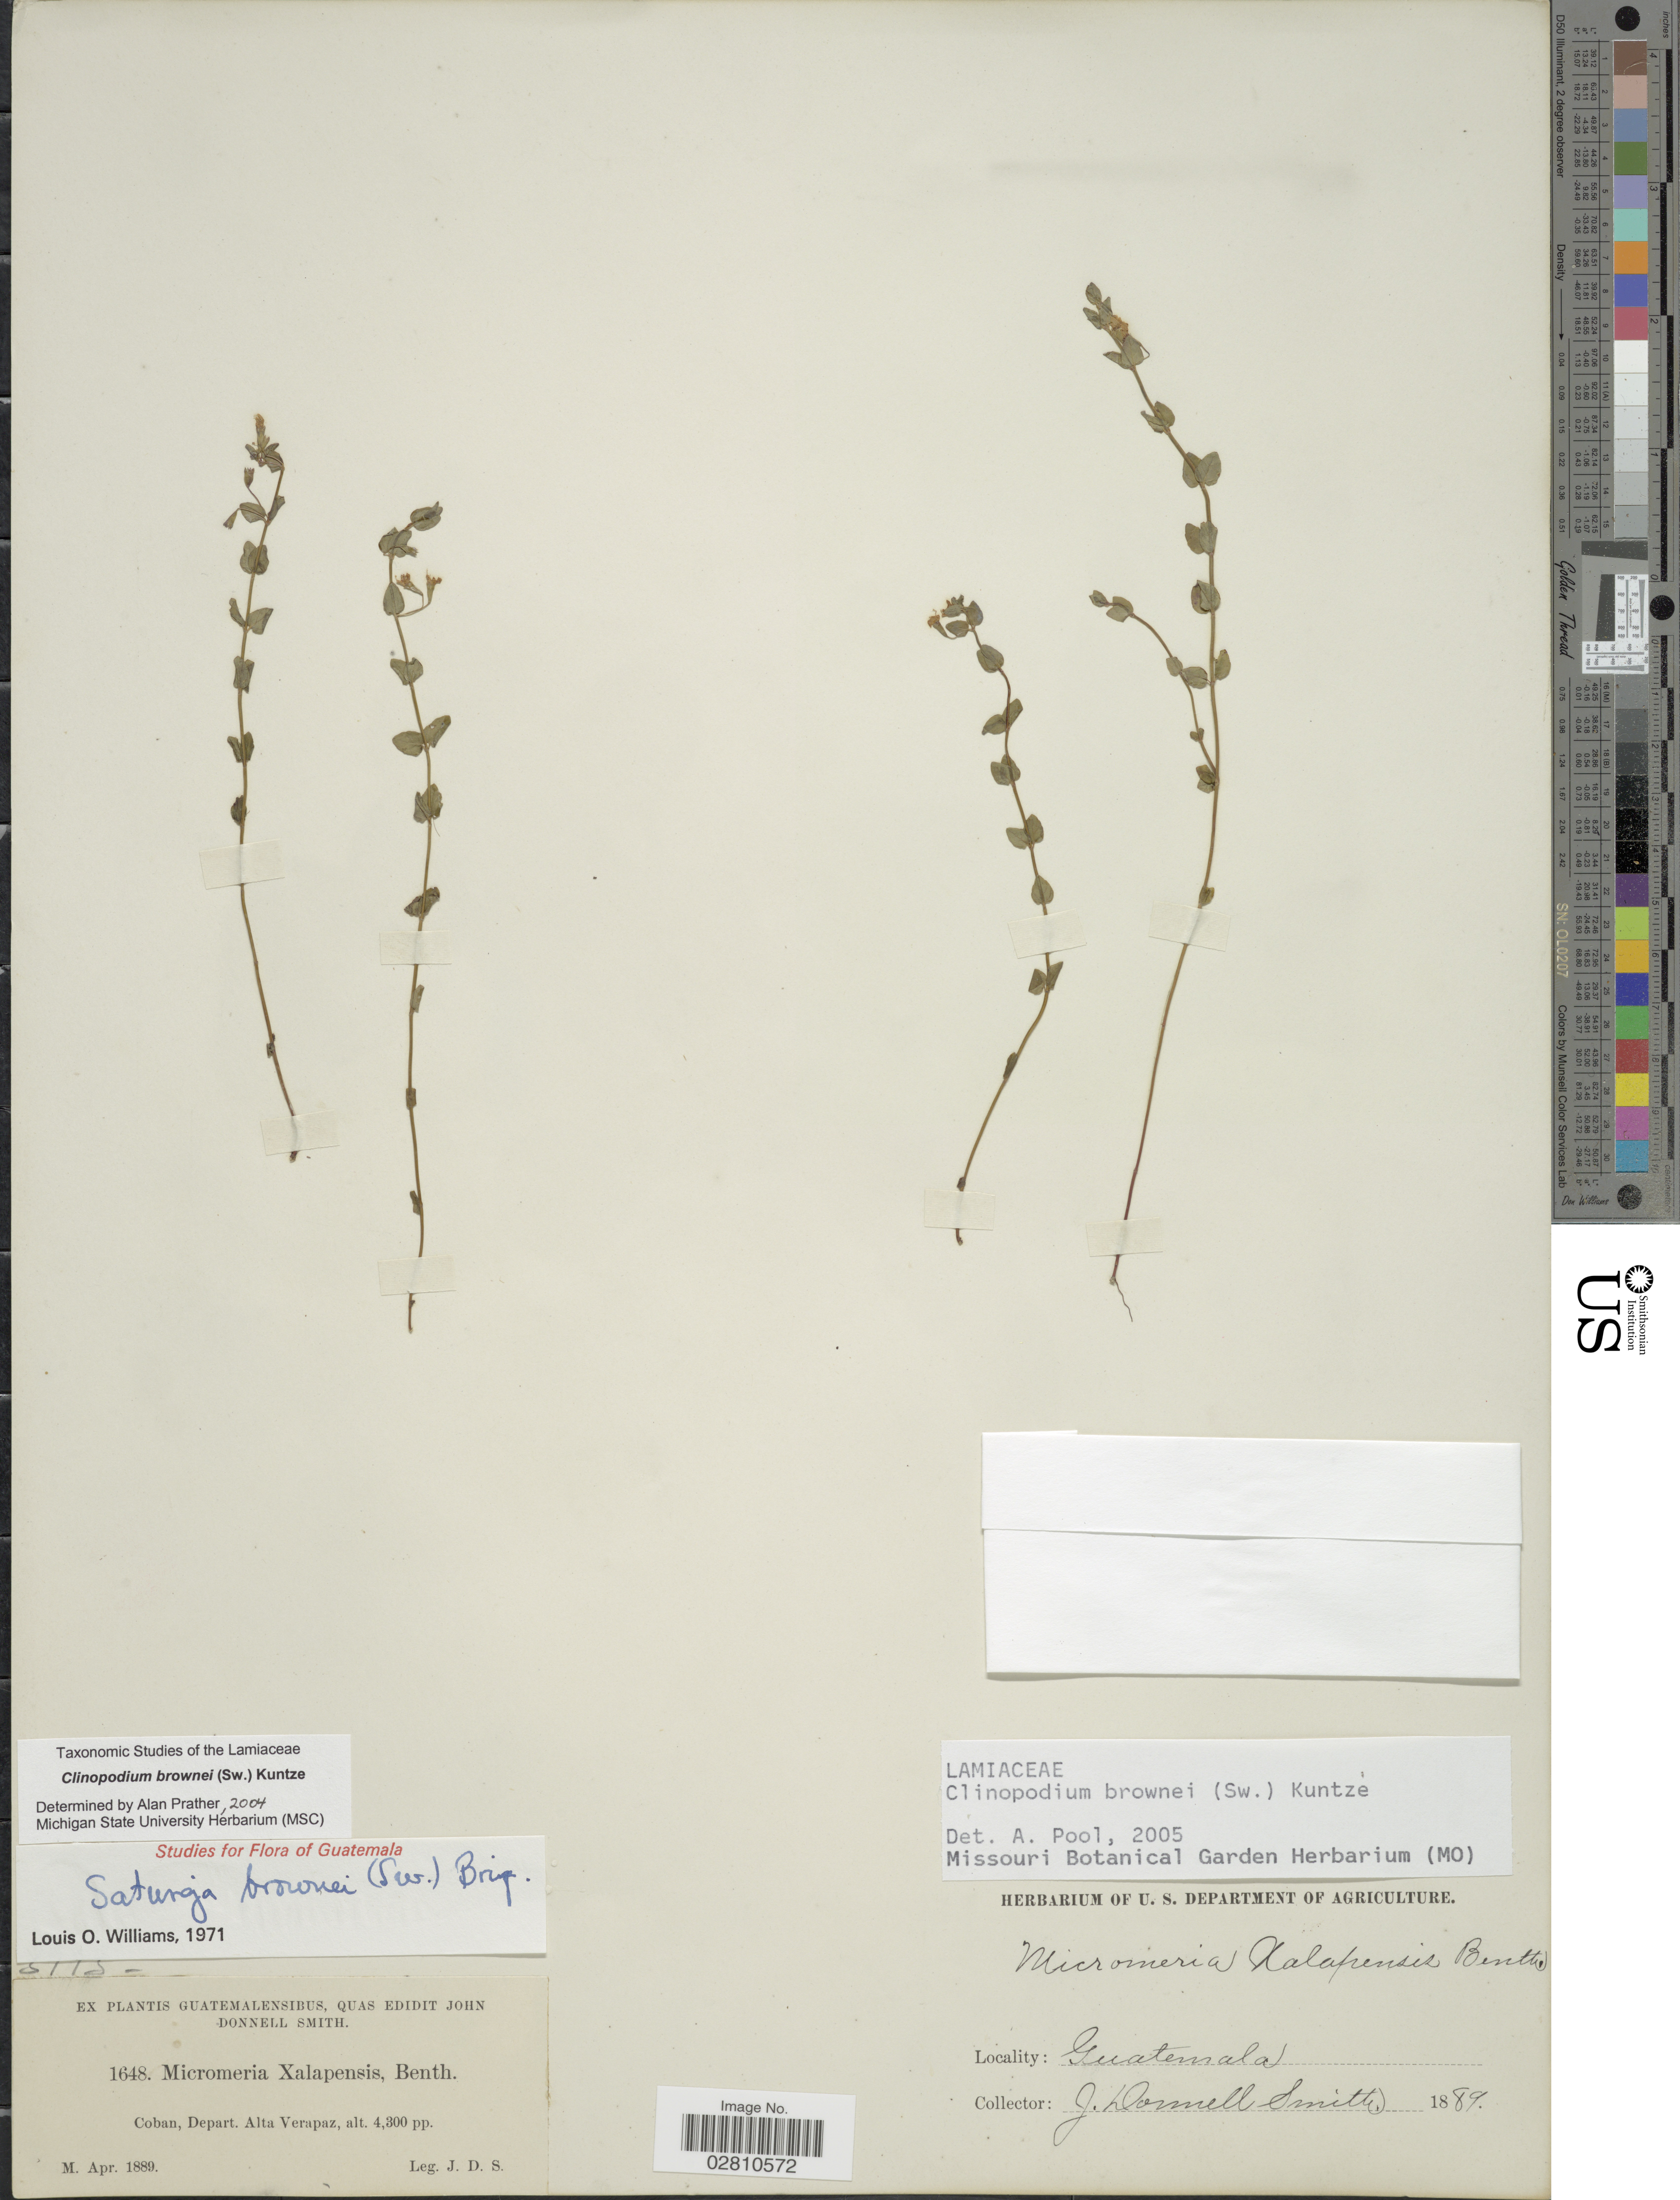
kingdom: Plantae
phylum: Tracheophyta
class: Magnoliopsida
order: Lamiales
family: Lamiaceae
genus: Clinopodium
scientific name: Clinopodium brownei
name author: (Sw.) Kuntze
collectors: J. Donnell Smith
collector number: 1648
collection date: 1889-04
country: Guatemala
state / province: Alta Verapaz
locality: Coban, Depart. Alta Verapaz.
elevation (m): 1311